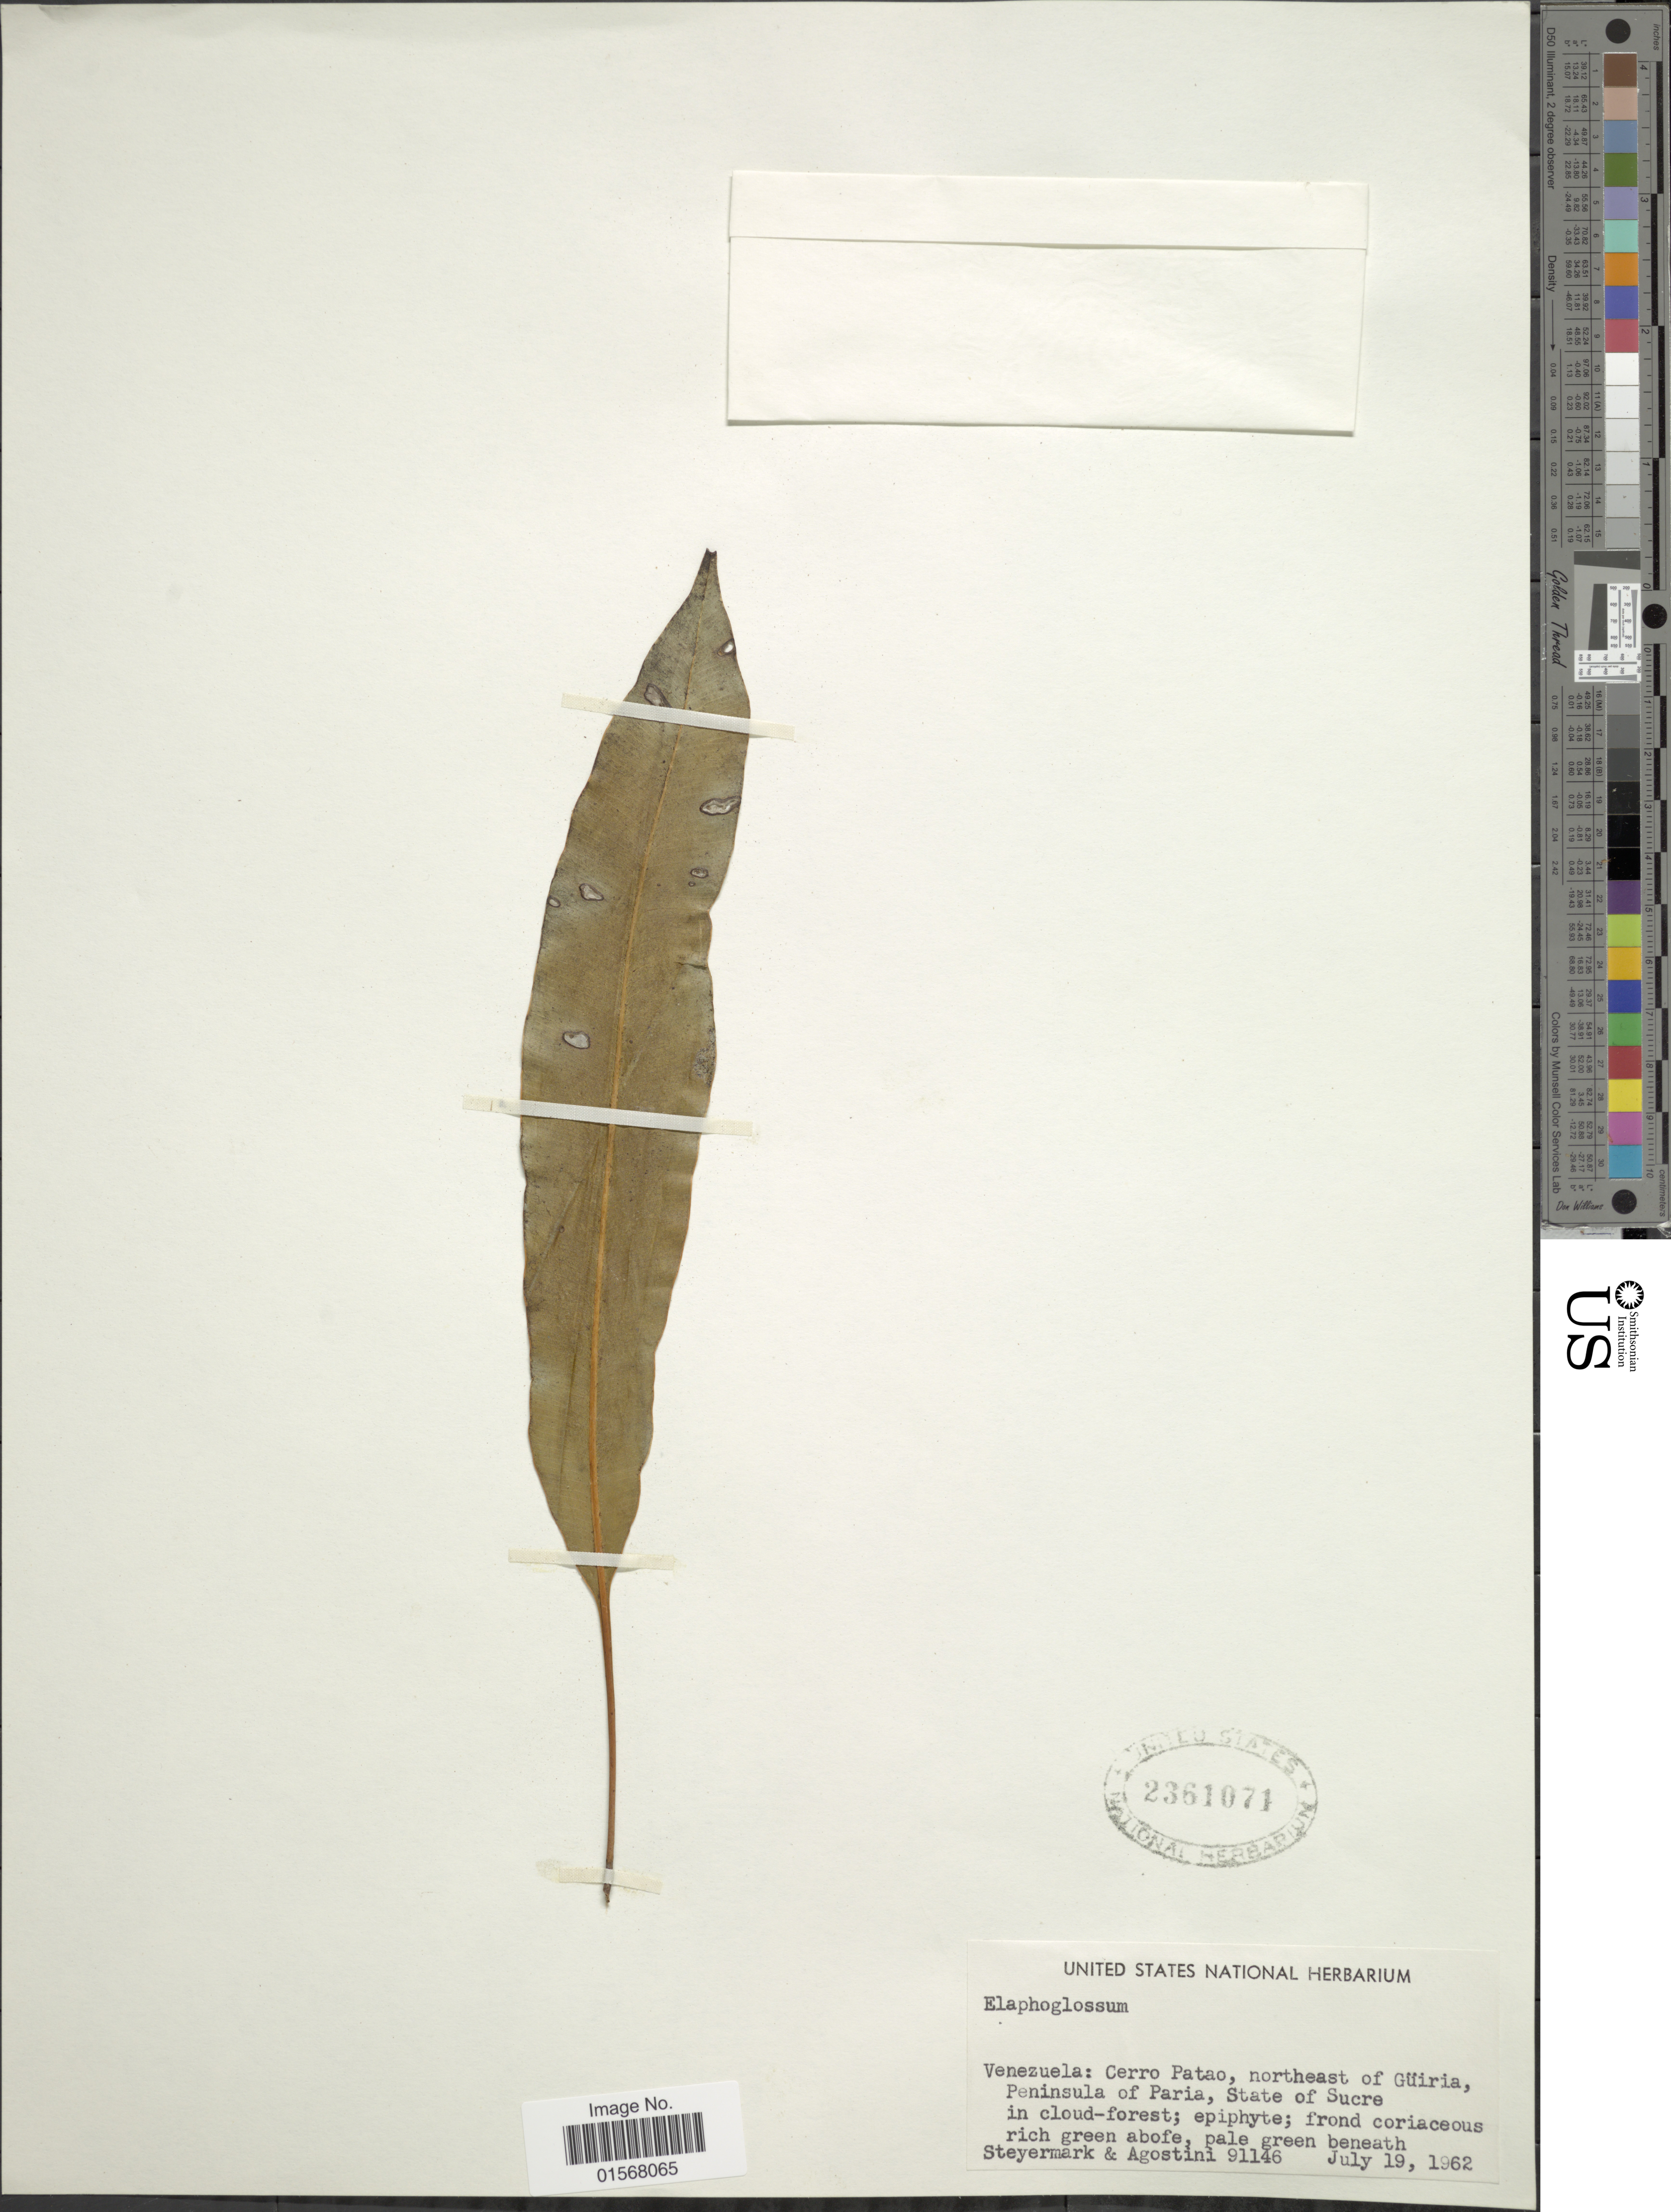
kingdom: Plantae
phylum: Tracheophyta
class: Polypodiopsida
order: Polypodiales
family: Dryopteridaceae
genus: Elaphoglossum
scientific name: Elaphoglossum sp.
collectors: J. Steyermark & Agostini, --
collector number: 91146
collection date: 1962-07-19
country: Venezuela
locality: Venezuela: Cerro Patao, northeast of Guiria, Peninsula of Paria, State of Sucre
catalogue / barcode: US 2361071